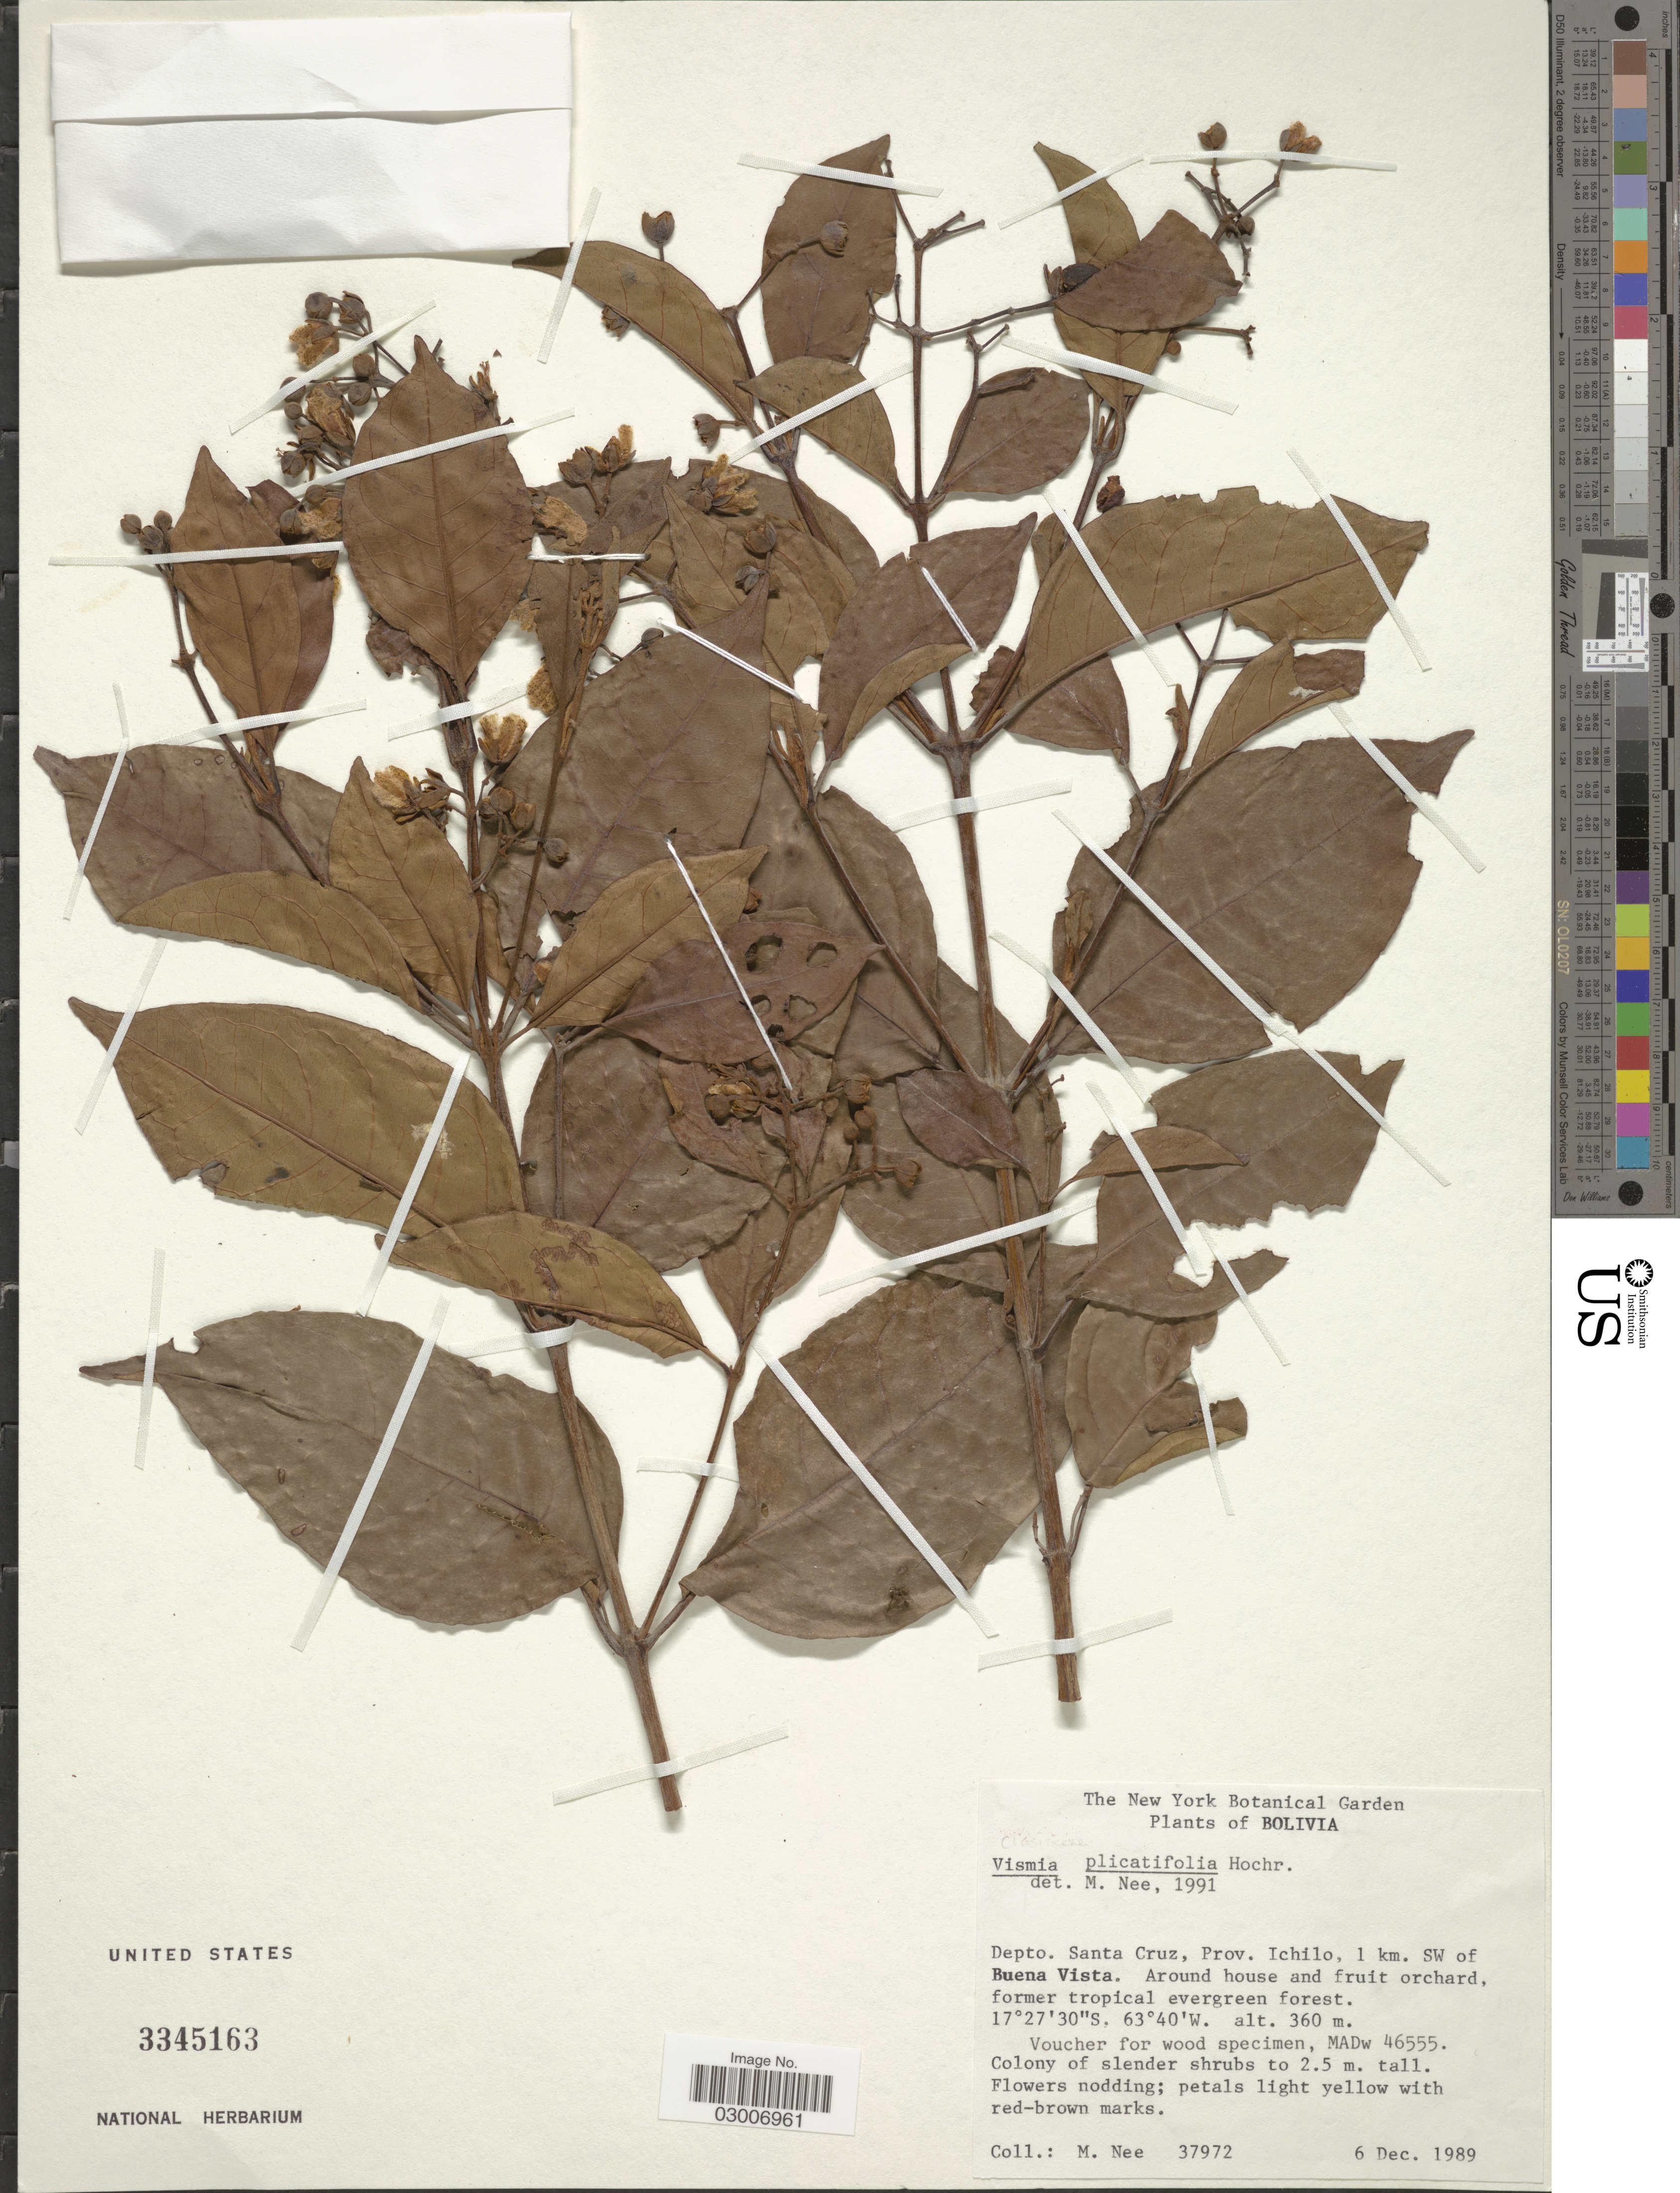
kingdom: Plantae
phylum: Tracheophyta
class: Magnoliopsida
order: Malpighiales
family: Hypericaceae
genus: Vismia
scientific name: Vismia plicatifolia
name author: Hochr.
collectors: M. Nee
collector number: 37972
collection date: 1989-12-06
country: Bolivia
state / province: Santa Cruz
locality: Depto. Santa Cruz, Prov. Ichilo, 1 km. SW of Buena Vista.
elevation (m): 360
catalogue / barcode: US 3345163